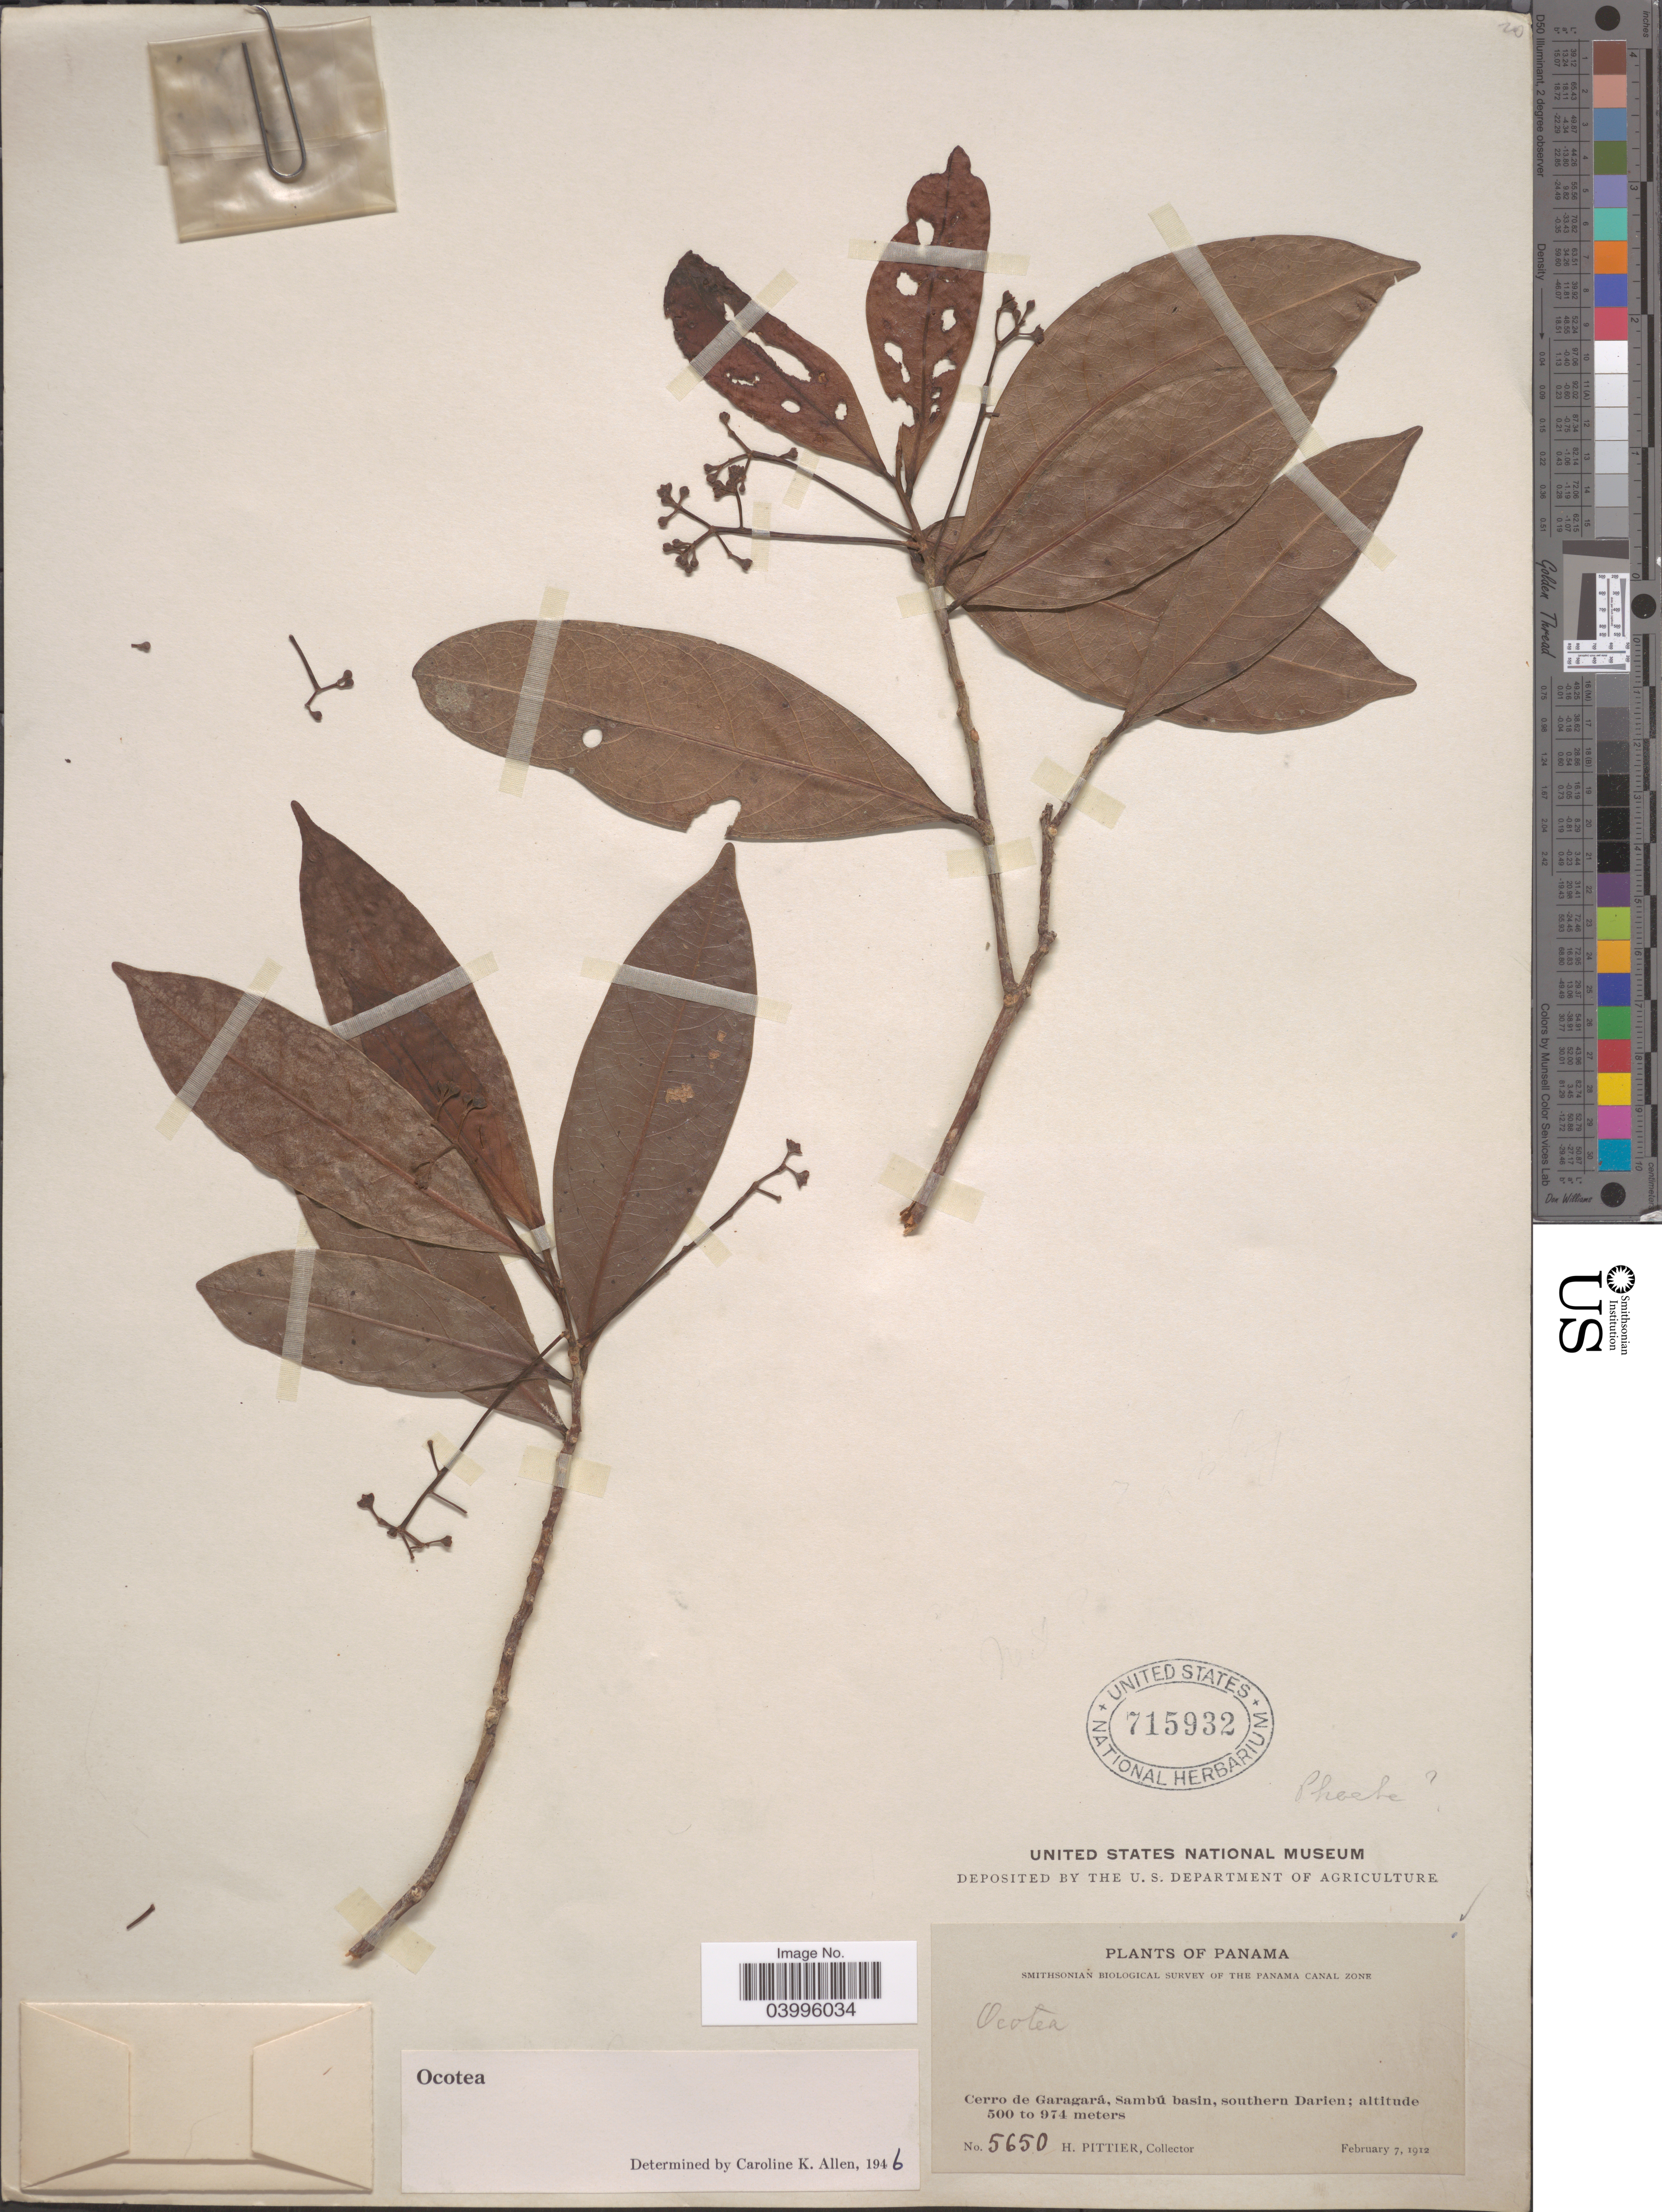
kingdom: Plantae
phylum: Tracheophyta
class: Magnoliopsida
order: Laurales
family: Lauraceae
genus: Ocotea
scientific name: Ocotea sp.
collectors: H. F. Pittier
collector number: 5650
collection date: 1912-02-07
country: Panama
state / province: Darien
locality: Cerro de Garagará, Sambú basin, southern Darien.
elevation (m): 500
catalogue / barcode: US 715932